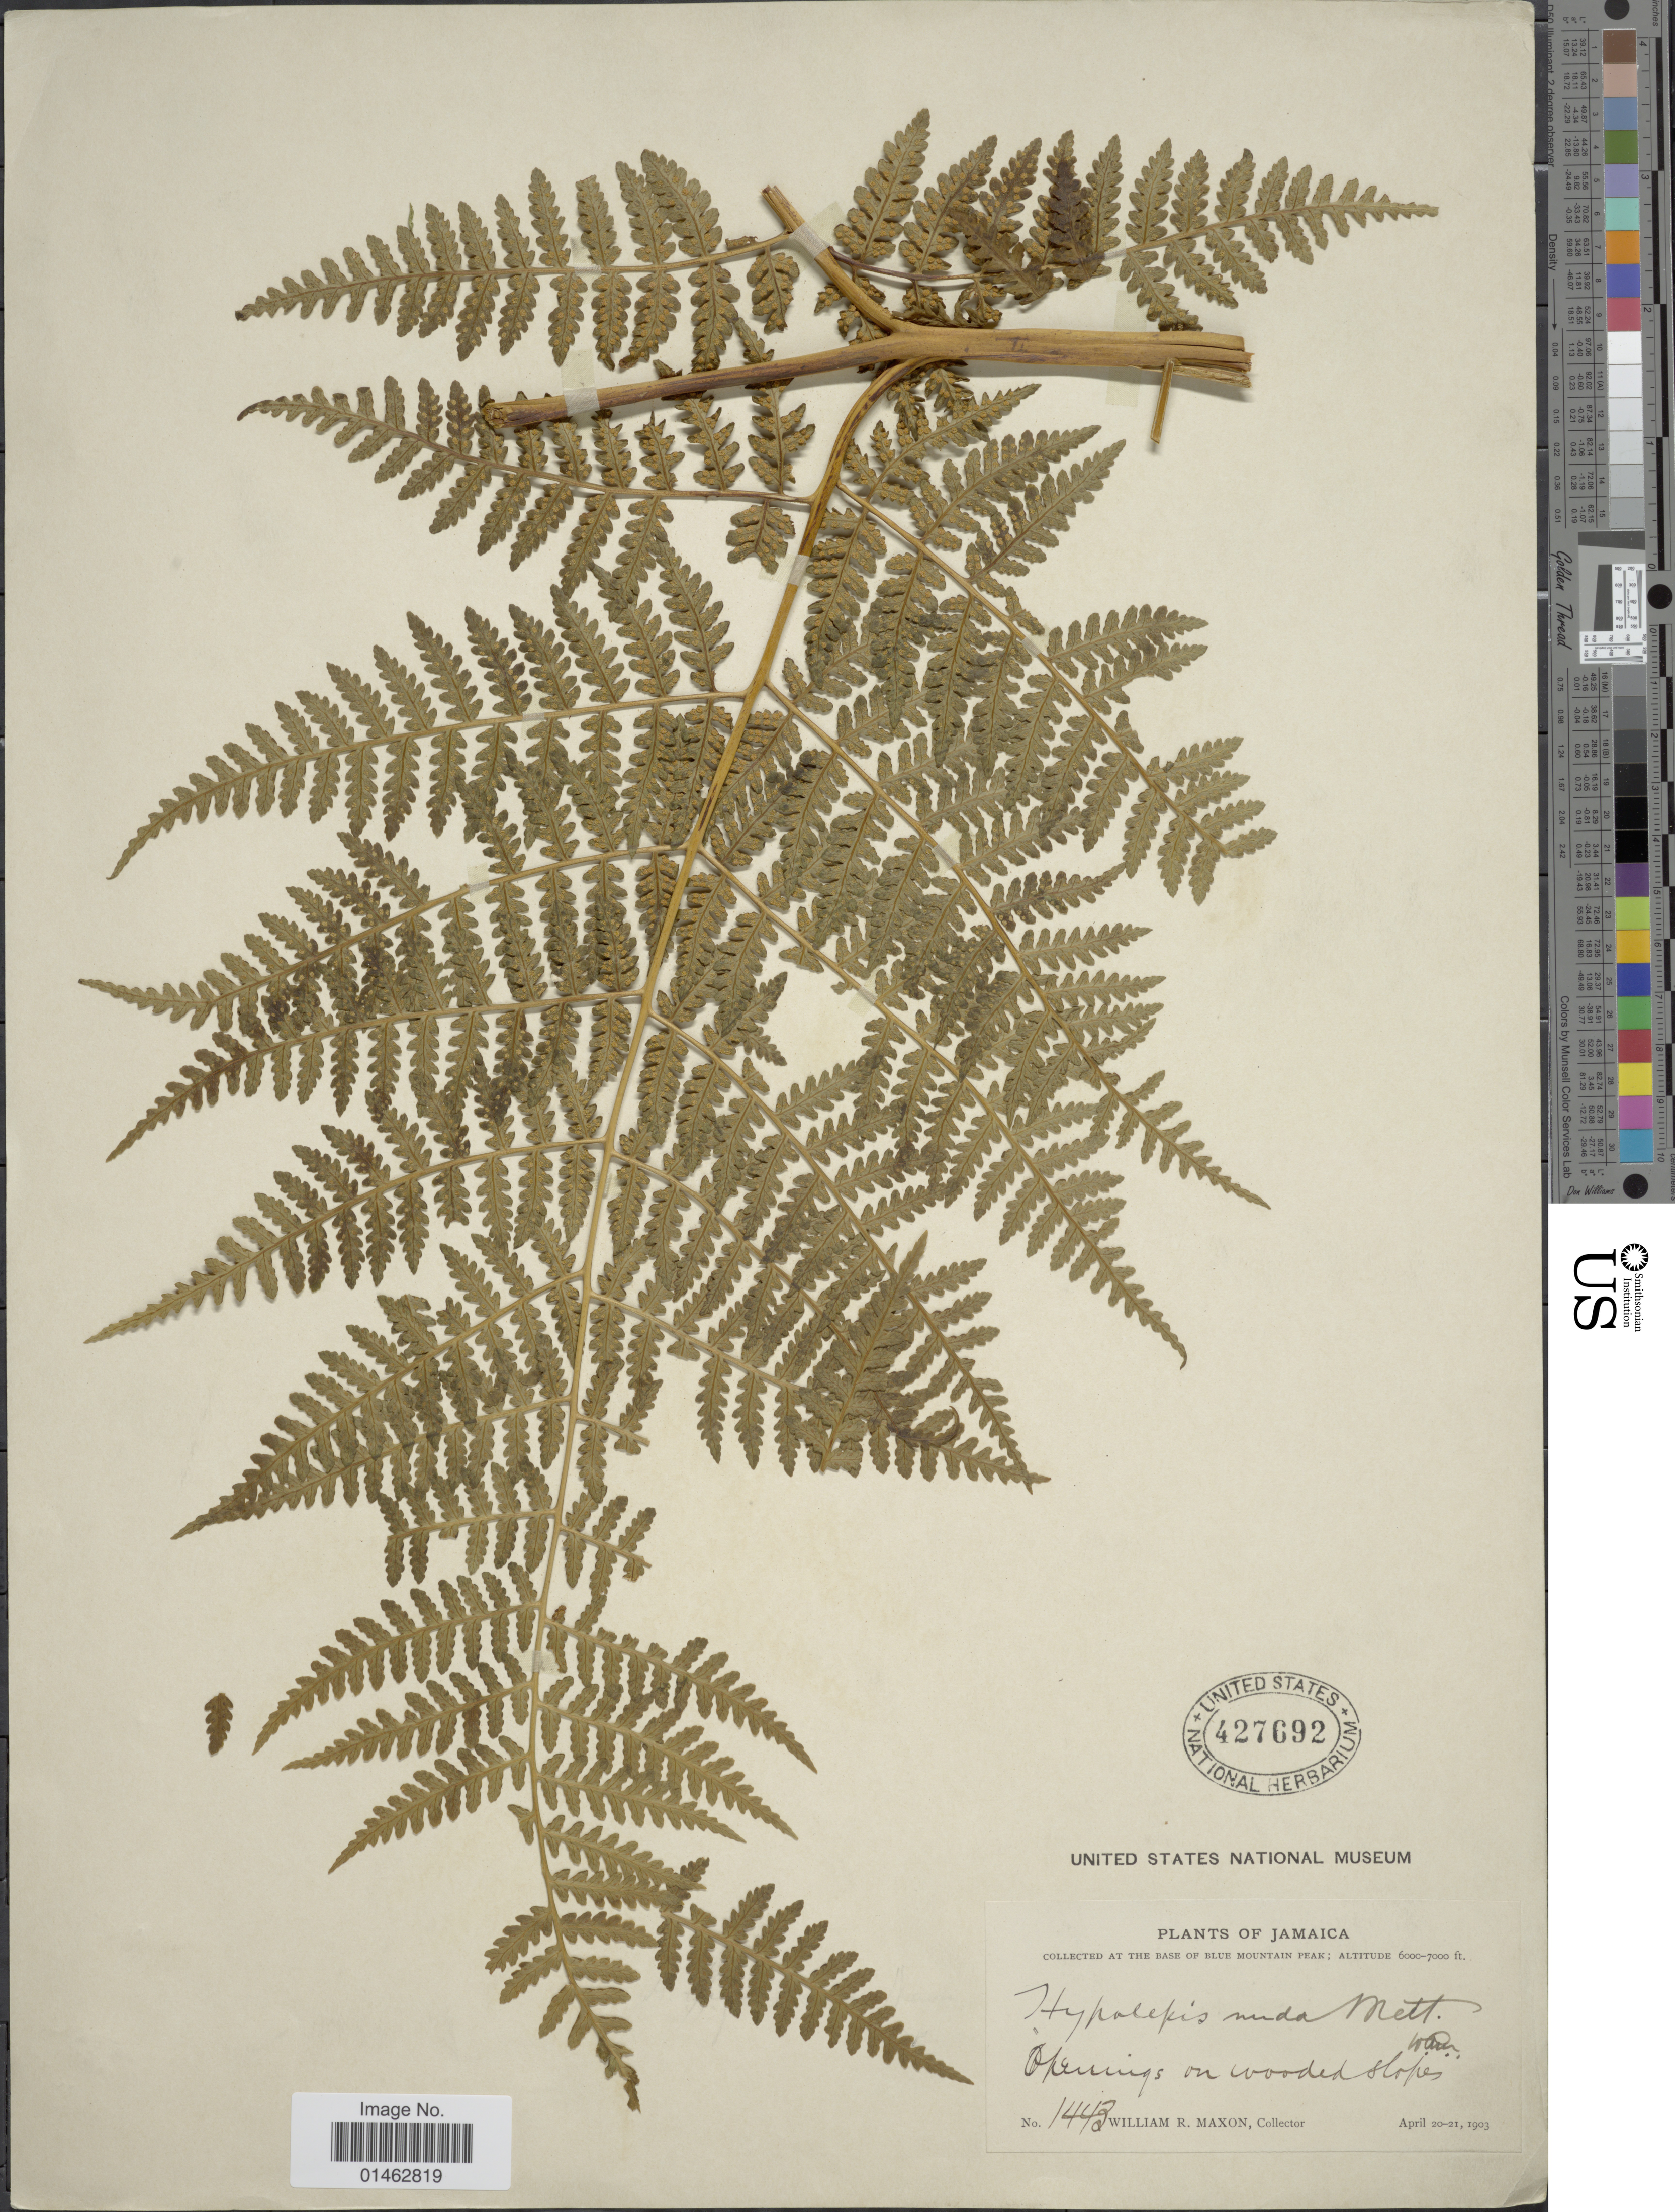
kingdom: Plantae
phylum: Tracheophyta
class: Polypodiopsida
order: Polypodiales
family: Dennstaedtiaceae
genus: Hypolepis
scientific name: Hypolepis nuda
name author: Mett. ex Kuhn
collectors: W. R. Maxon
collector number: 1443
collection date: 1903-04-20/1903-04-21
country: Jamaica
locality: At the base of Blue mountain peak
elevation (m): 1829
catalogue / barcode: US 427692